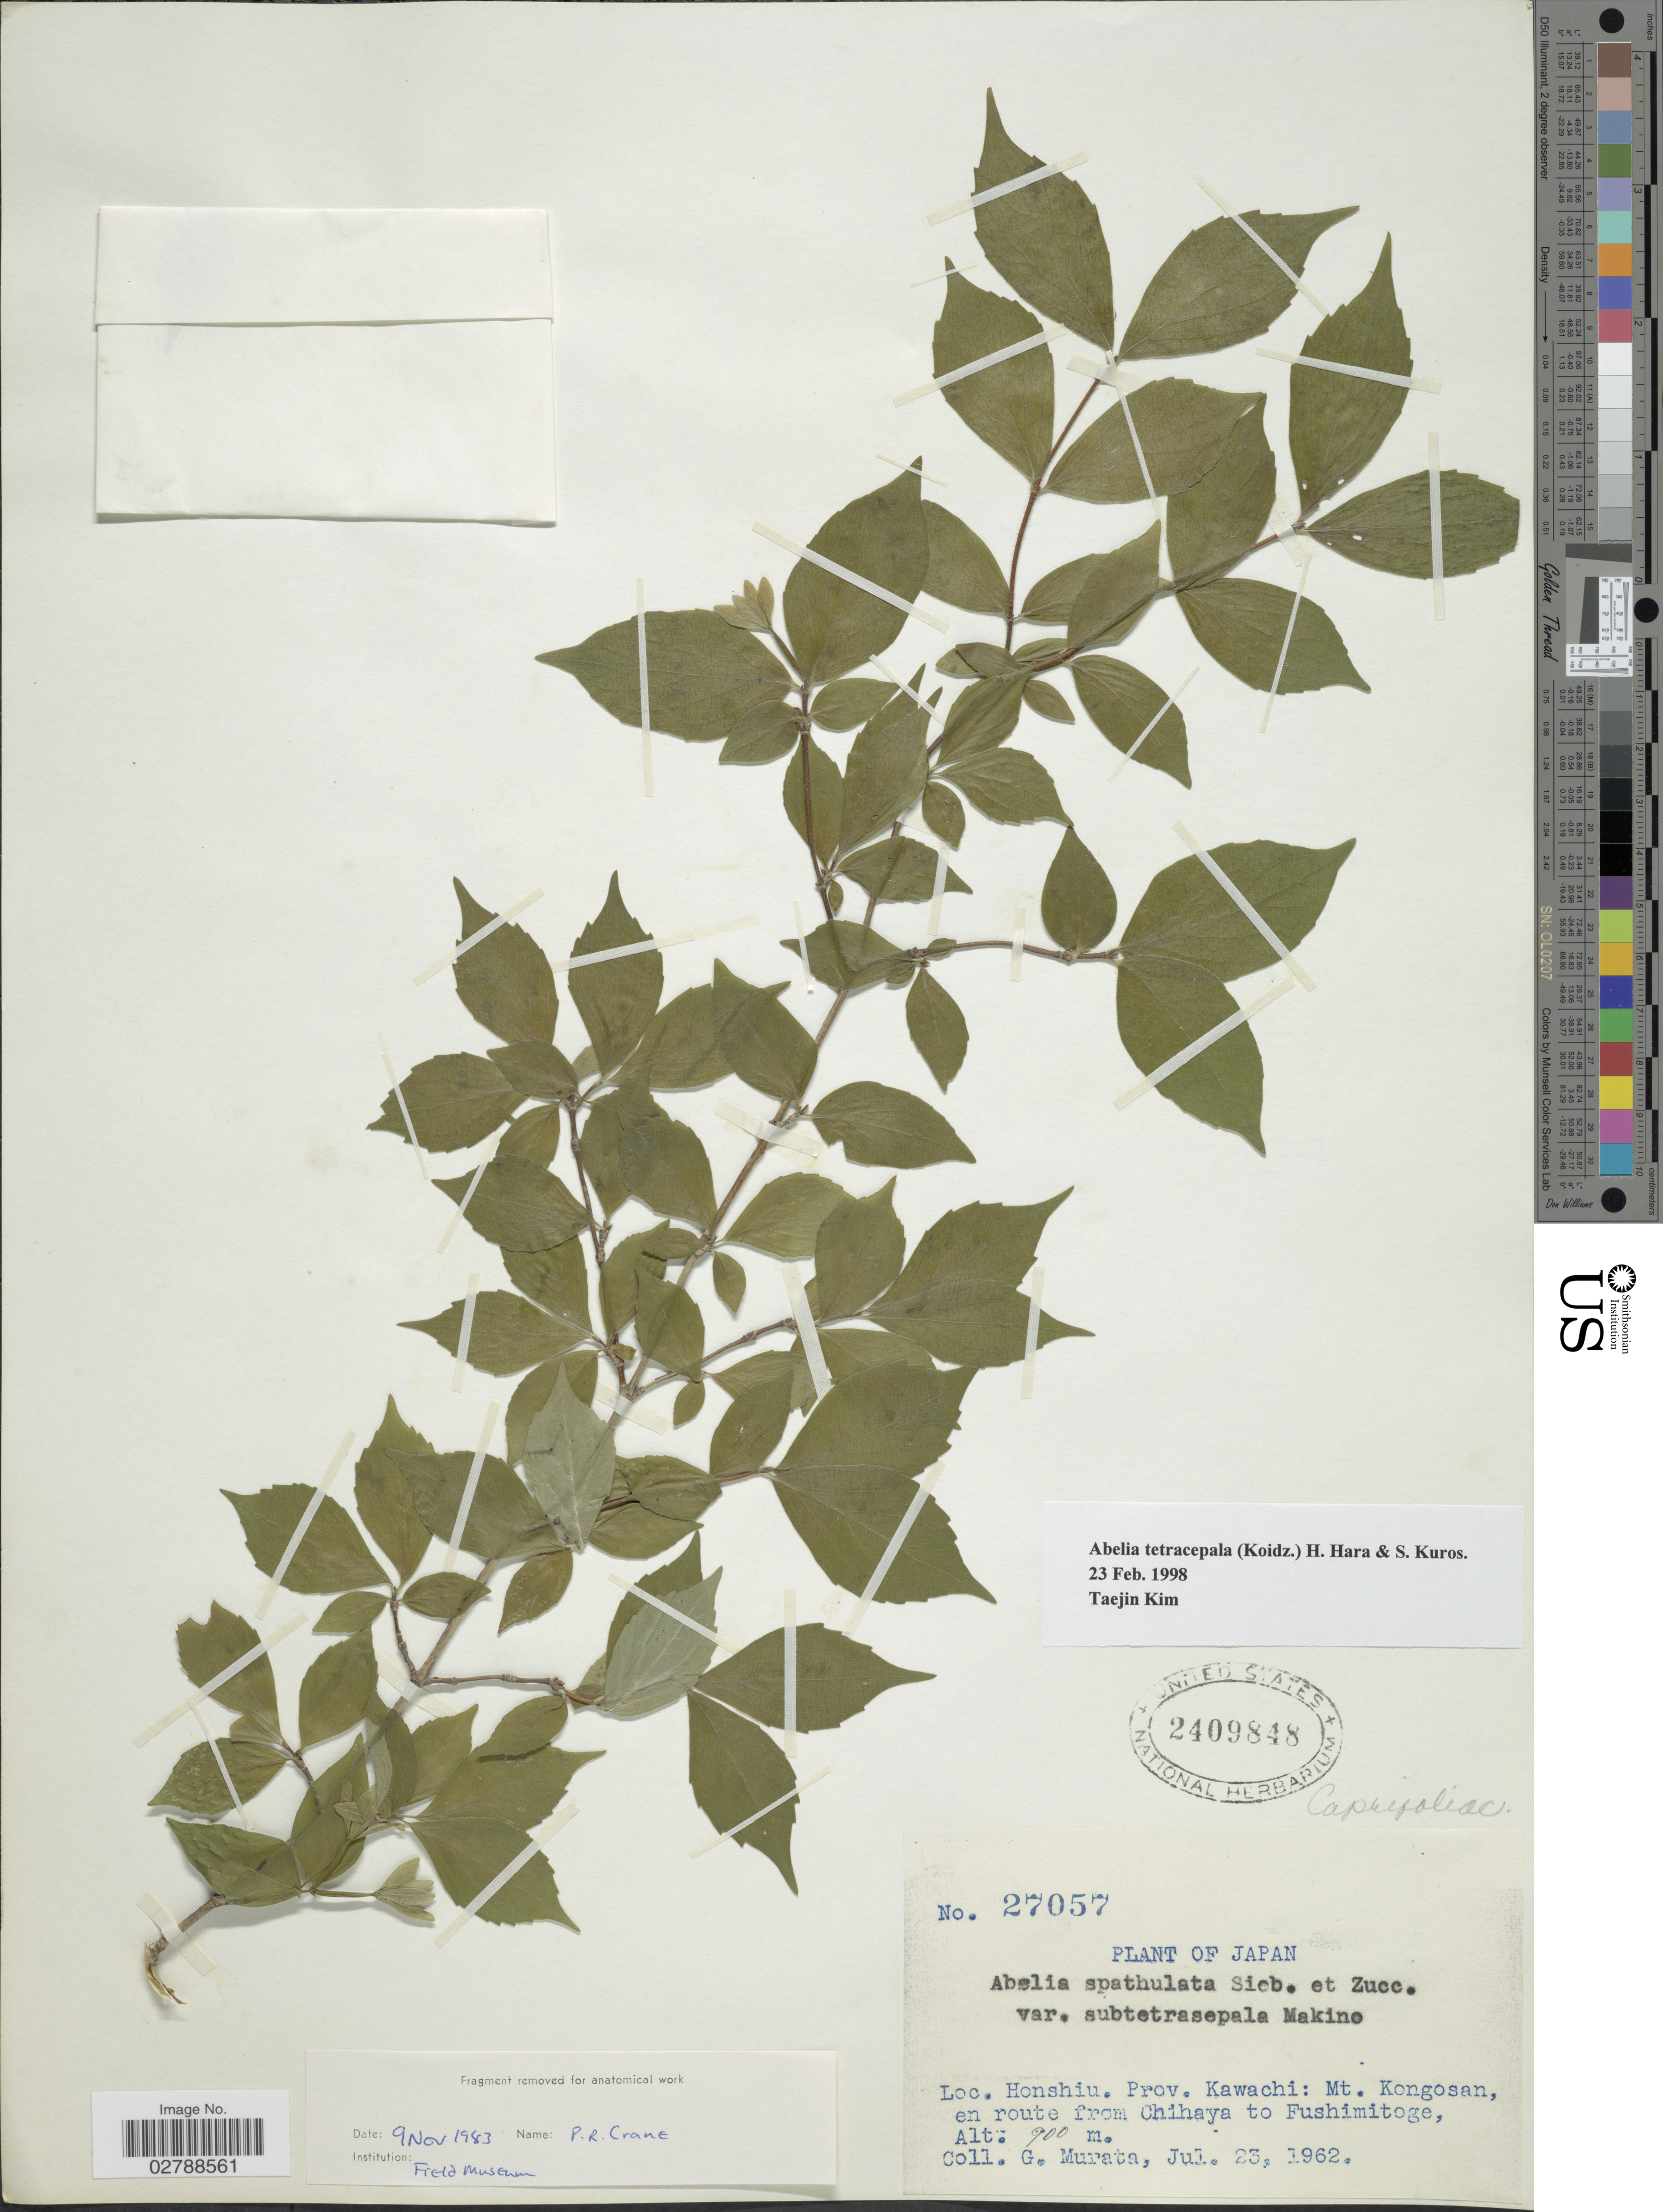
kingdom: Plantae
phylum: Tracheophyta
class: Magnoliopsida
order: Dipsacales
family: Caprifoliaceae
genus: Abelia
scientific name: Abelia tetrasepala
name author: (Koidz.) H. Hara & Kuros.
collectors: G. Murata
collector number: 27057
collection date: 1962-07-23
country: Japan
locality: Honshiu. Prov. Kawachi: Mt. Kongosan, en route from Chihaya to Fushimitoge.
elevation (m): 900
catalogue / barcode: US 2409848